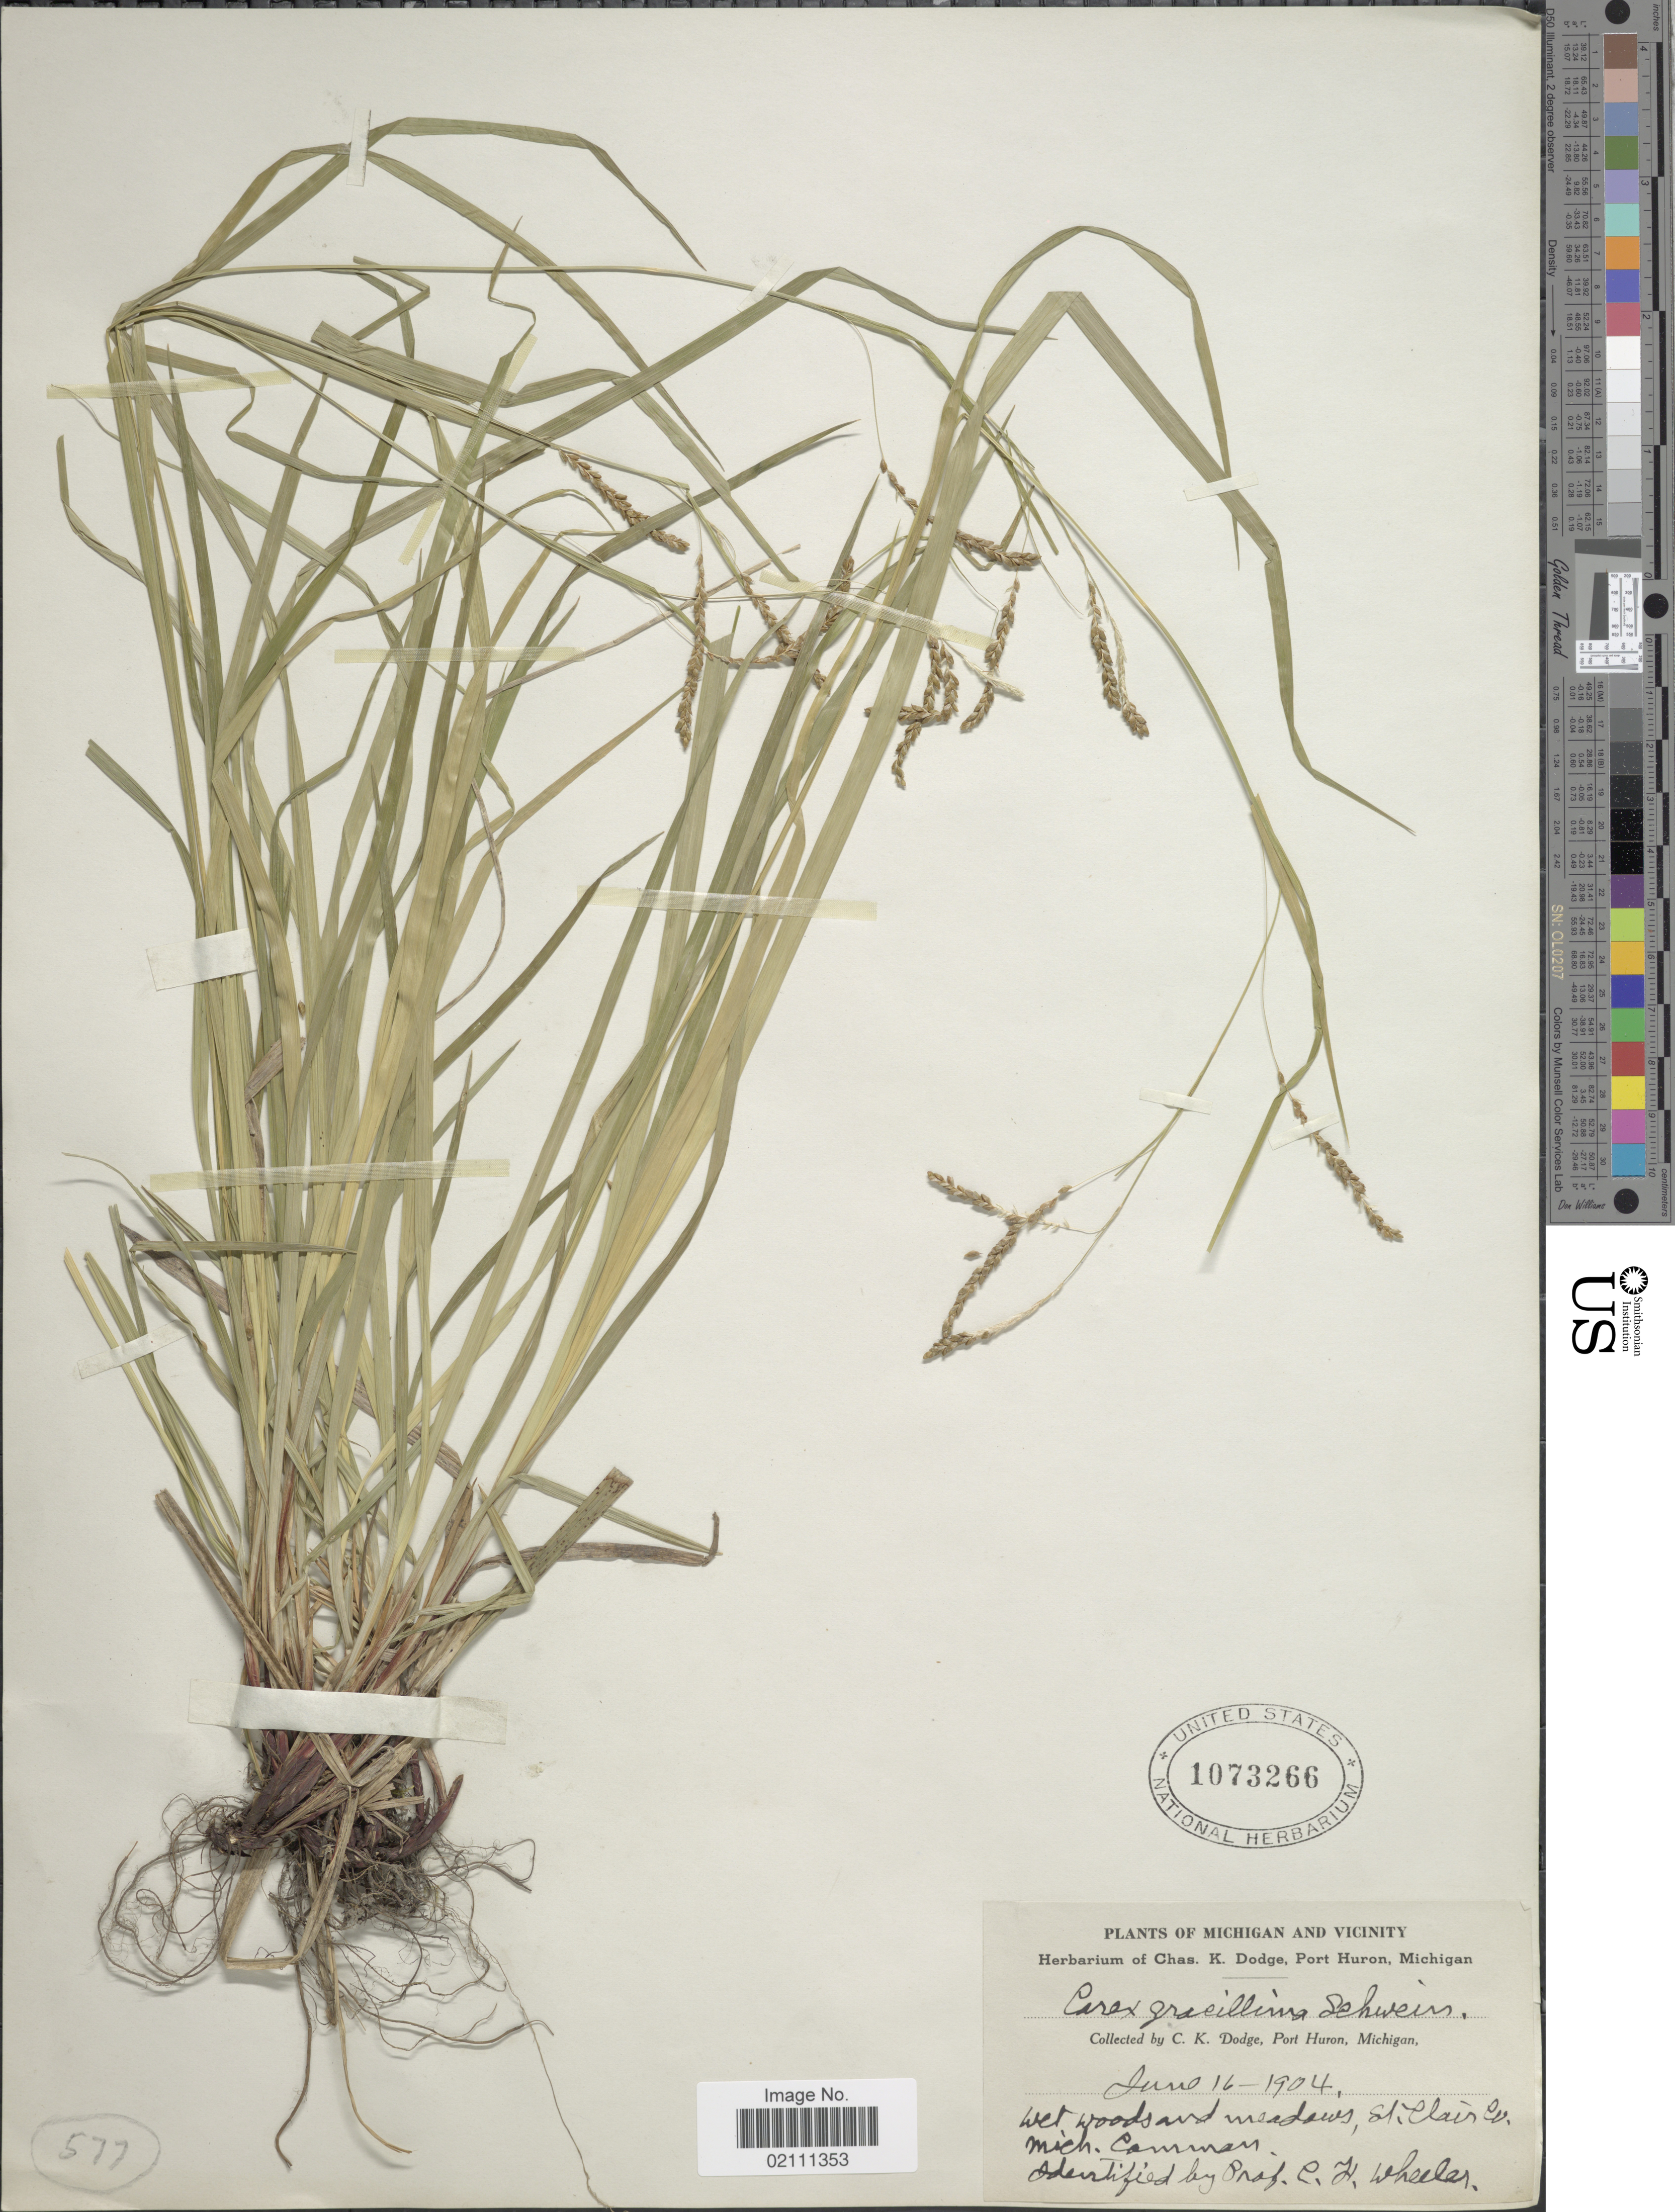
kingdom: Plantae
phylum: Tracheophyta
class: Liliopsida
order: Poales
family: Cyperaceae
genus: Carex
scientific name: Carex gracillima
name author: Schwein.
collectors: C. K. Dodge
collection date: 1904-06-16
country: United States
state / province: Michigan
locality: Michigan and Vicinity, Port Huron, wet woods and meadows, St. Clair Co.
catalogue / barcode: US 1073266